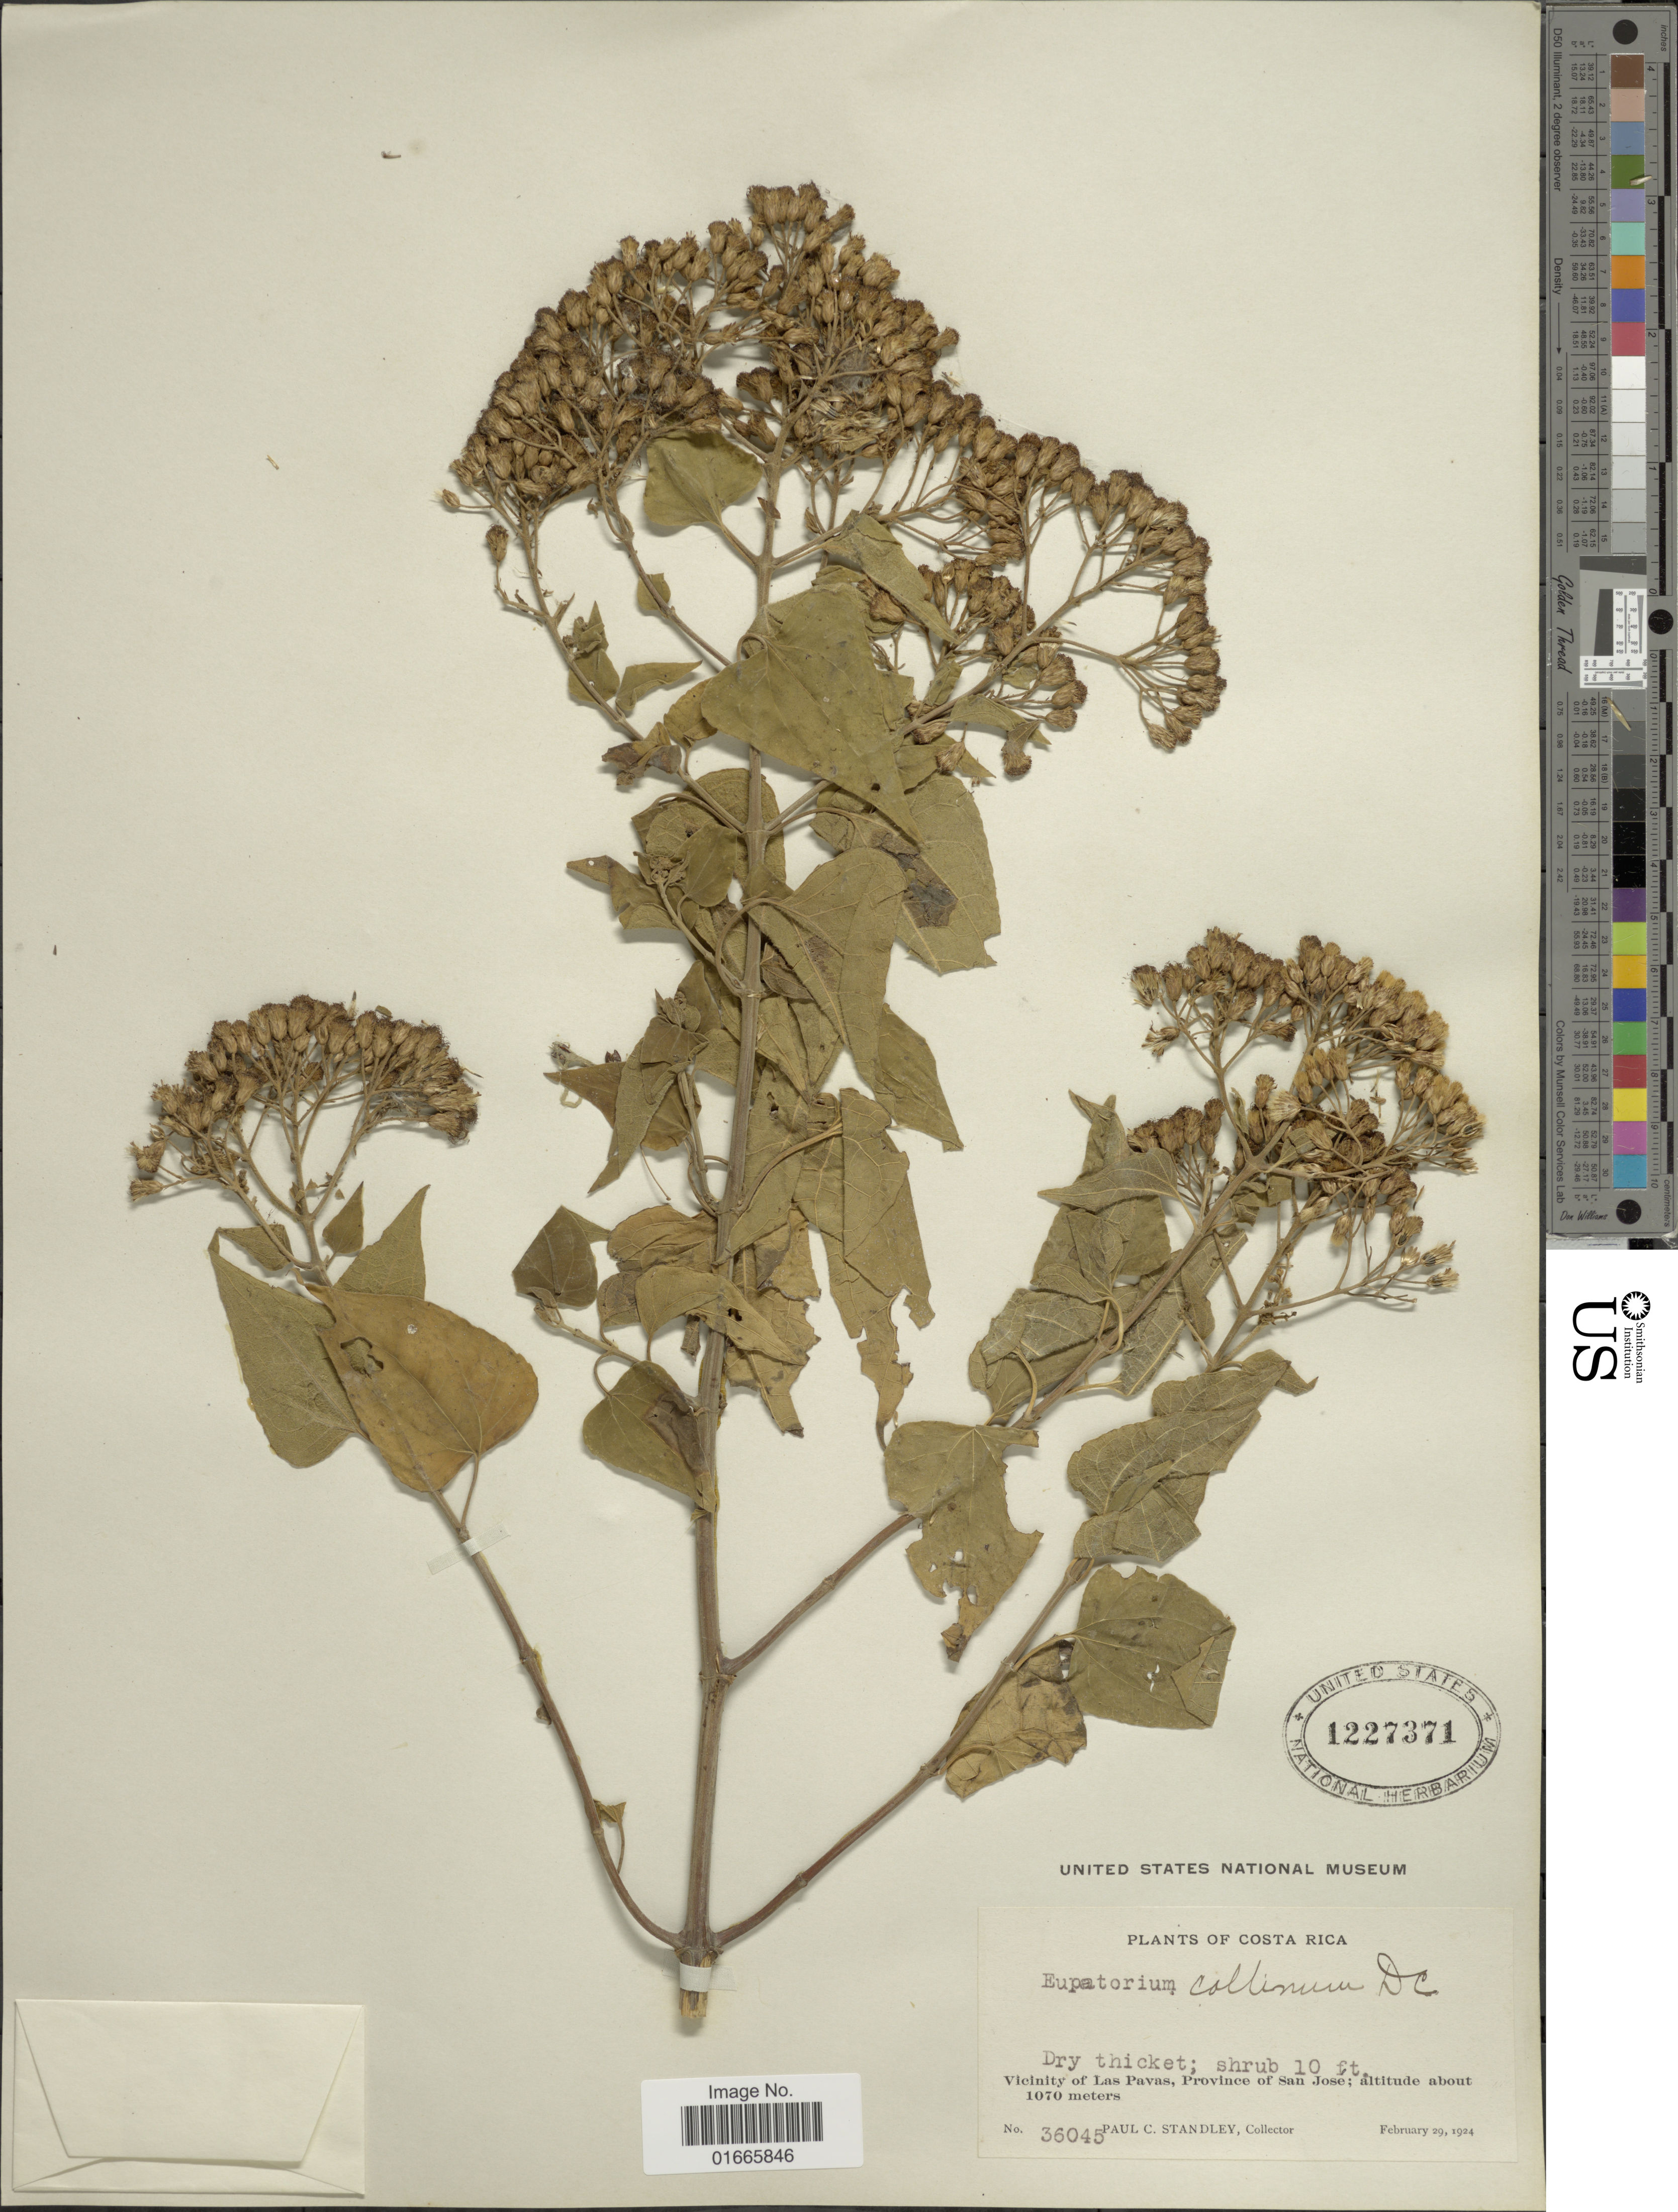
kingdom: Plantae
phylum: Tracheophyta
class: Magnoliopsida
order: Asterales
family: Asteraceae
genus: Chromolaena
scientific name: Chromolaena collina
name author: (DC.) R.M. King & H. Rob.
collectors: P. C. Standley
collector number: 36045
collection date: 1924-02-29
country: Costa Rica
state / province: San José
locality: Vicinity of Las Pavas, Province of San Jose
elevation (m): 1070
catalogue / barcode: US 1227371